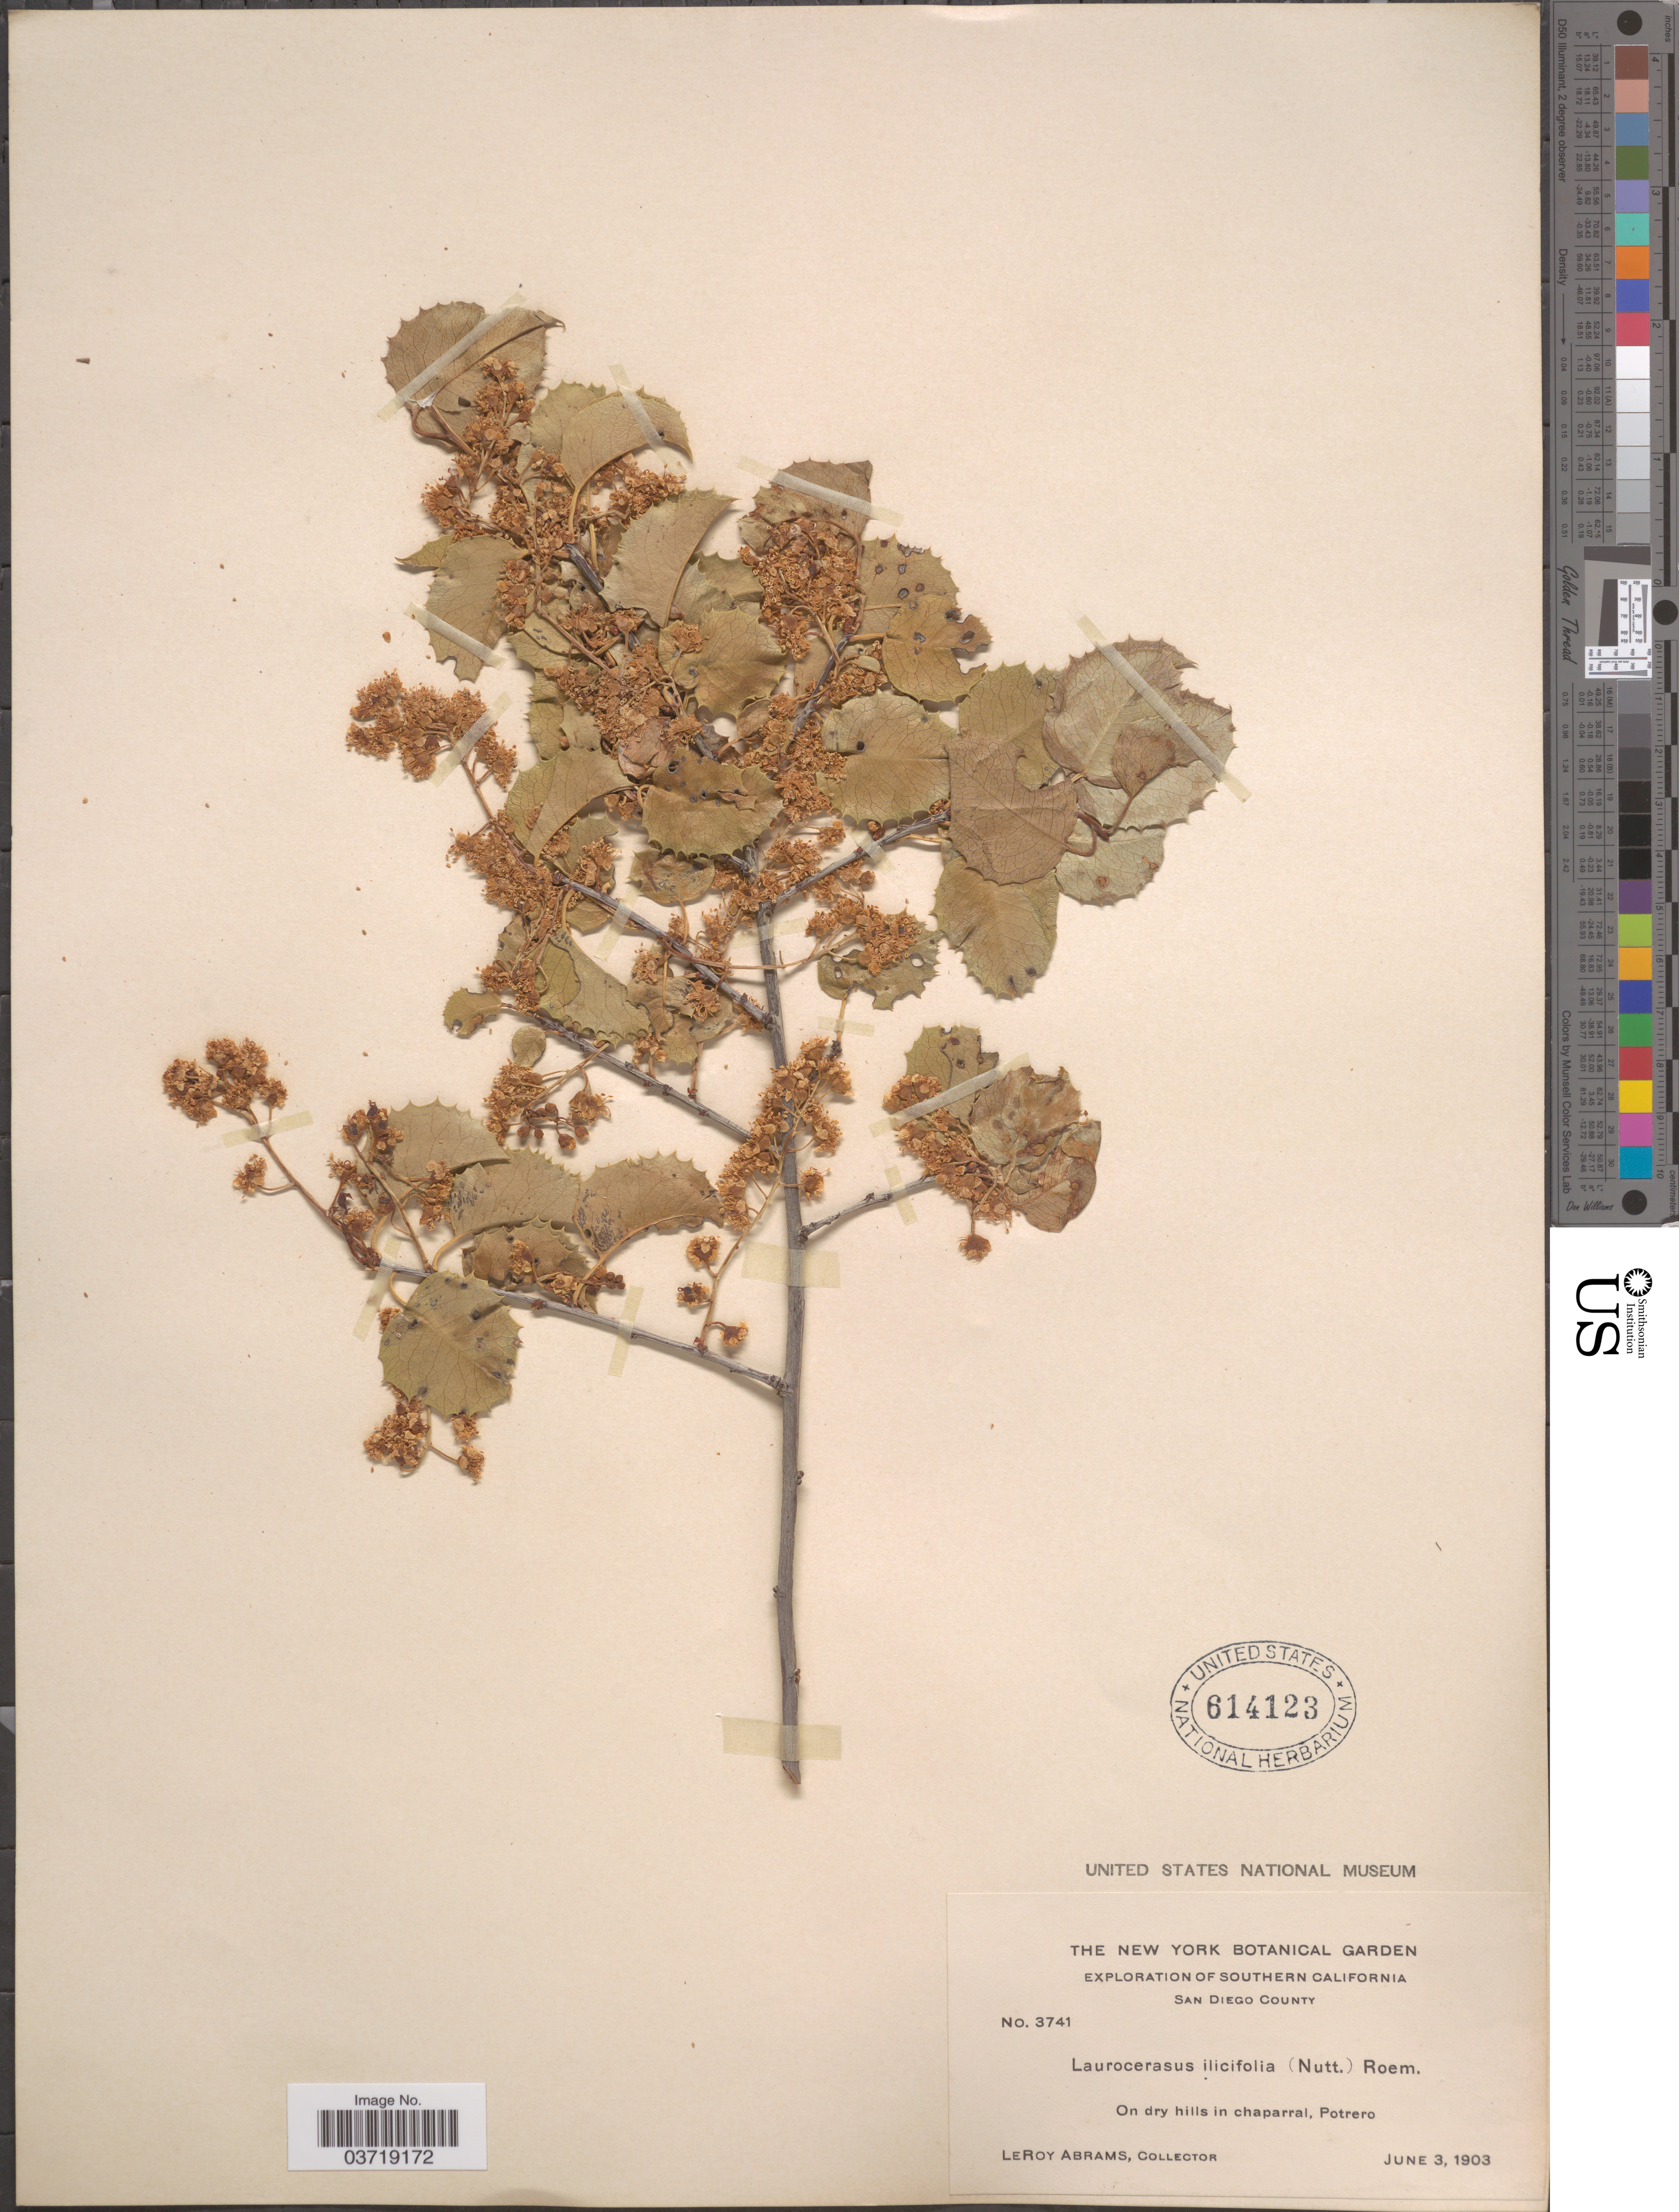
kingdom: Plantae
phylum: Tracheophyta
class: Magnoliopsida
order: Rosales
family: Rosaceae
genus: Prunus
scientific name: Prunus ilicifolia var. ilicifolia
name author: (Nutt. ex Hook. & Arn.) D. Dietr.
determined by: Strong, Mark T., (BOT), Smithsonian Institution - National Museum of Natural History (UNITED STATES)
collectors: L. Abrams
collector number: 3741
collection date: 1903-06-03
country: United States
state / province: California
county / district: San Diego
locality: Southern California. San Diego County. On dry hills in chaparral, Potrero.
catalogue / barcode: US 614123